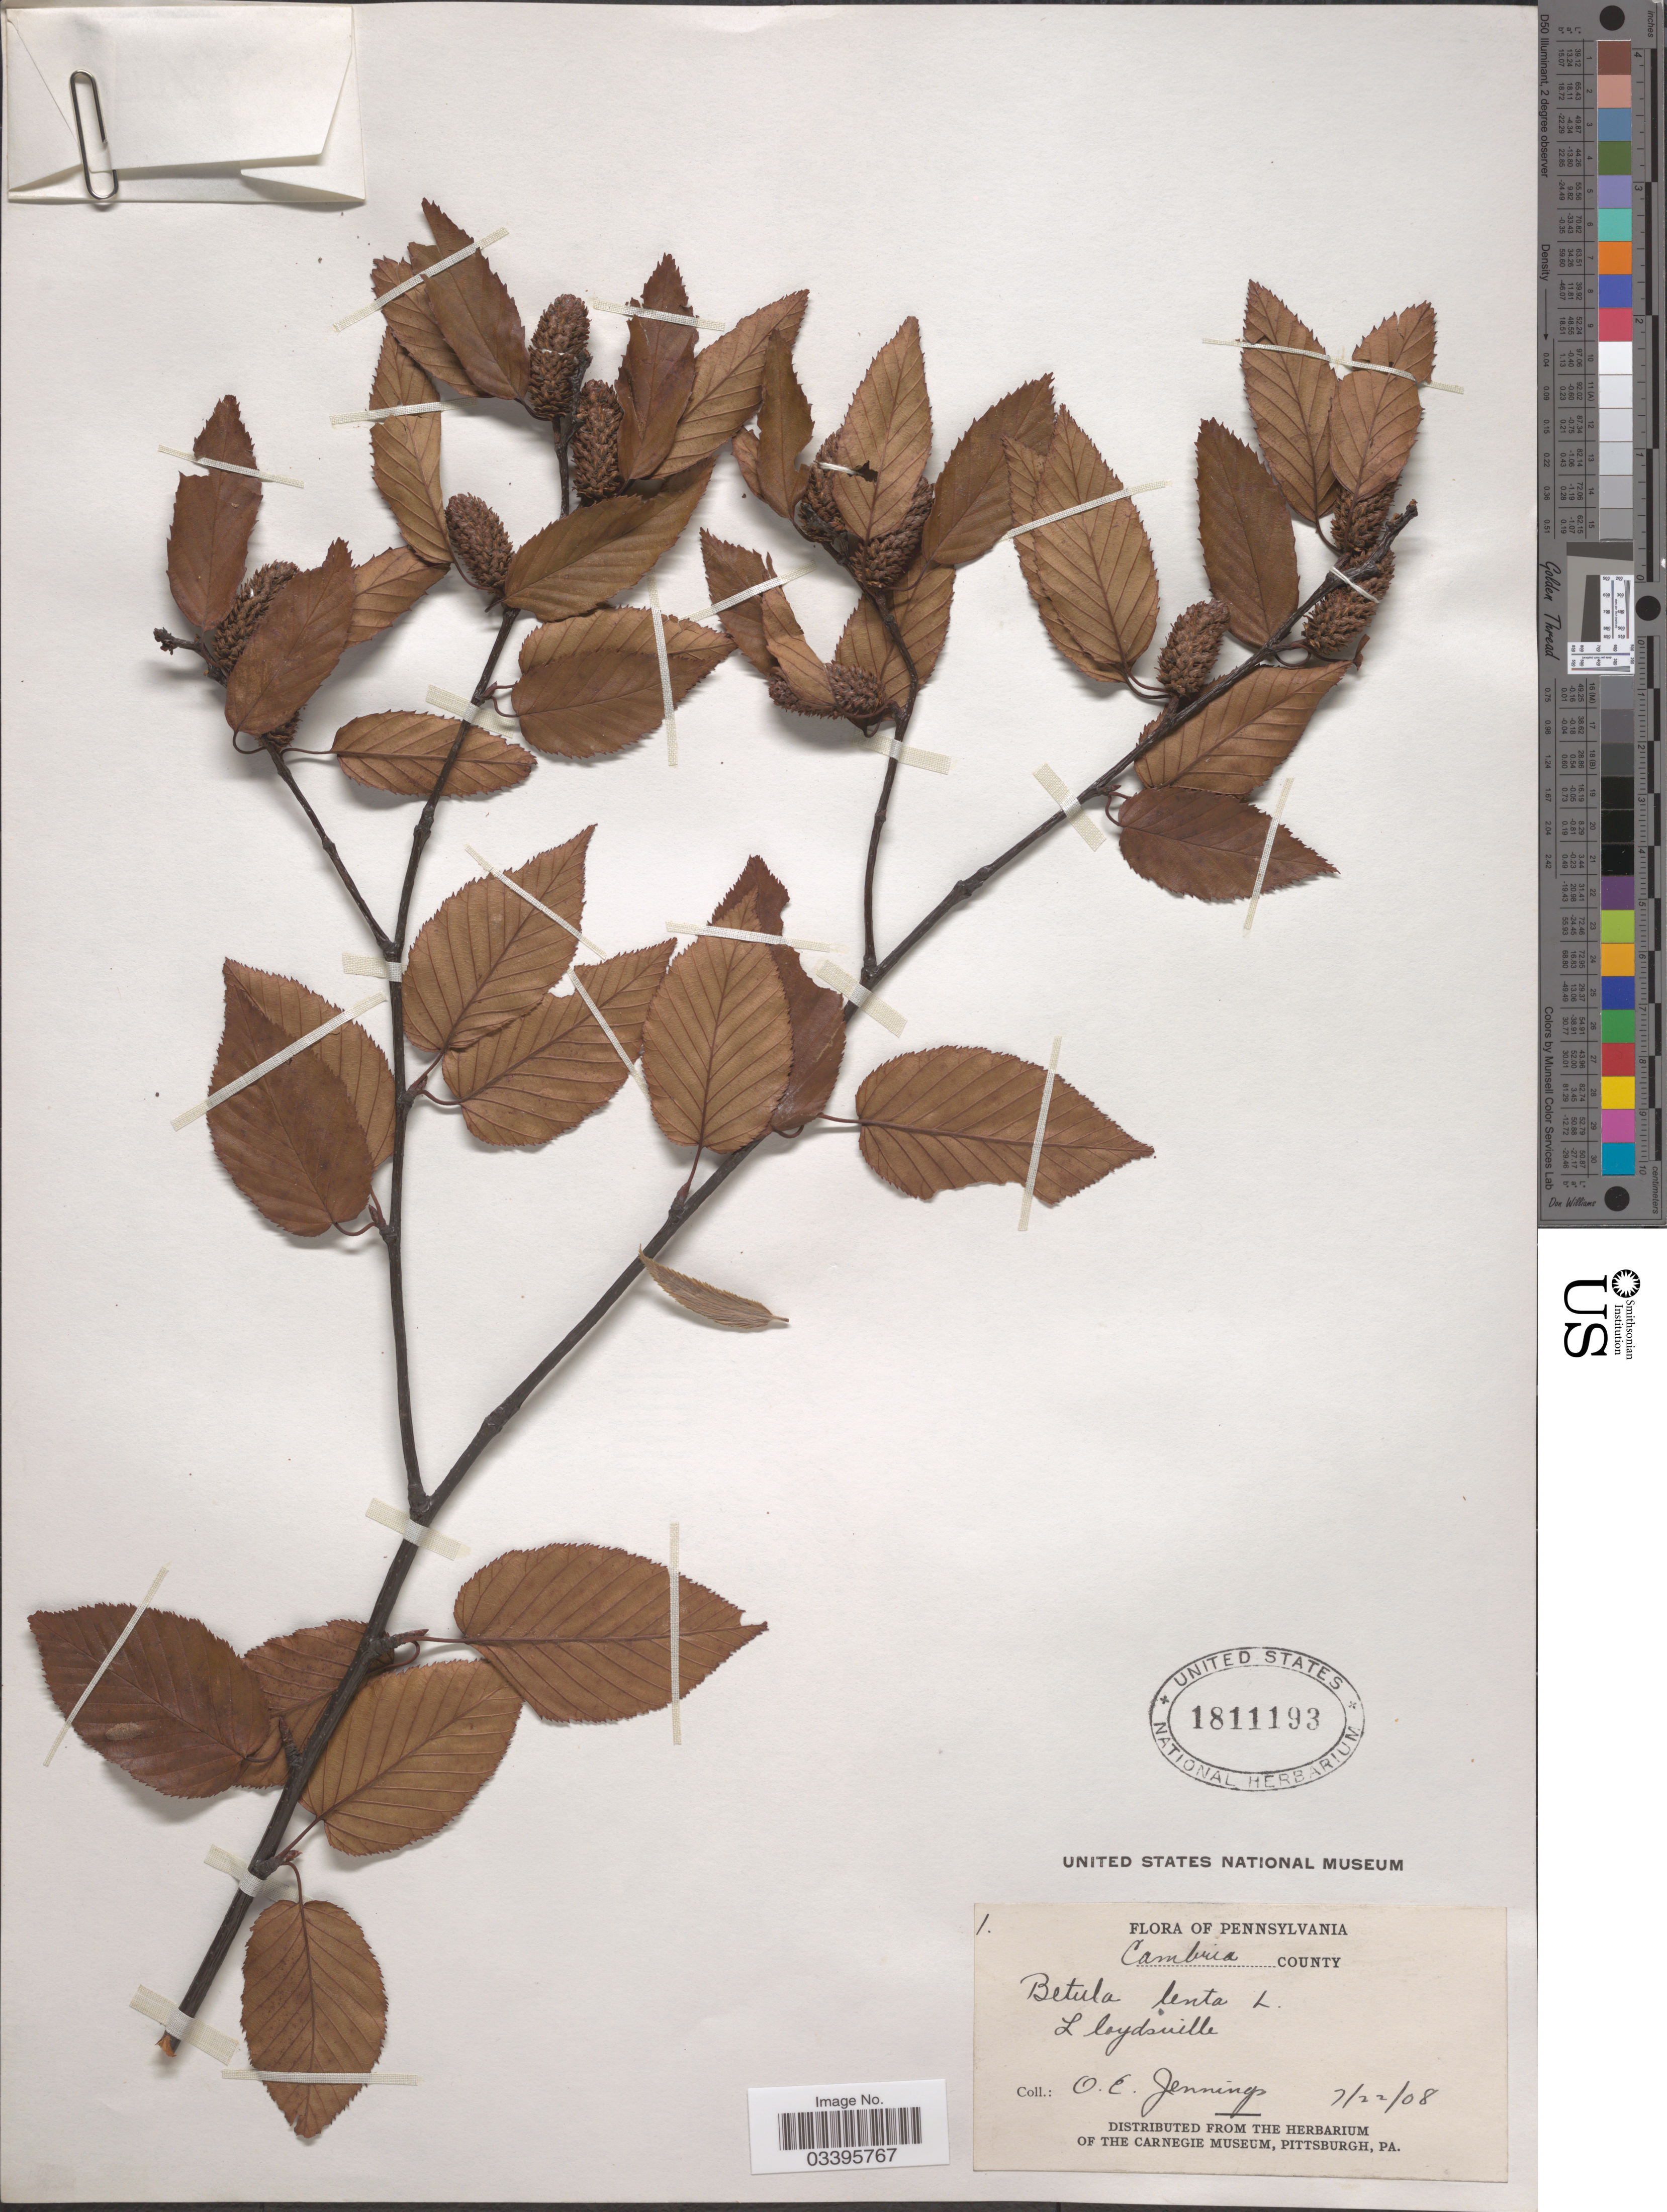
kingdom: Plantae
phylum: Tracheophyta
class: Magnoliopsida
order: Fagales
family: Betulaceae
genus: Betula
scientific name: Betula lenta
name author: L.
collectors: O. E. Jennings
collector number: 1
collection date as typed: Transcribed d/m/y: 22/7/8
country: United States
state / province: Pennsylvania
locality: Cambria County. Lloydsville.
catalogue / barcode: US 1811193